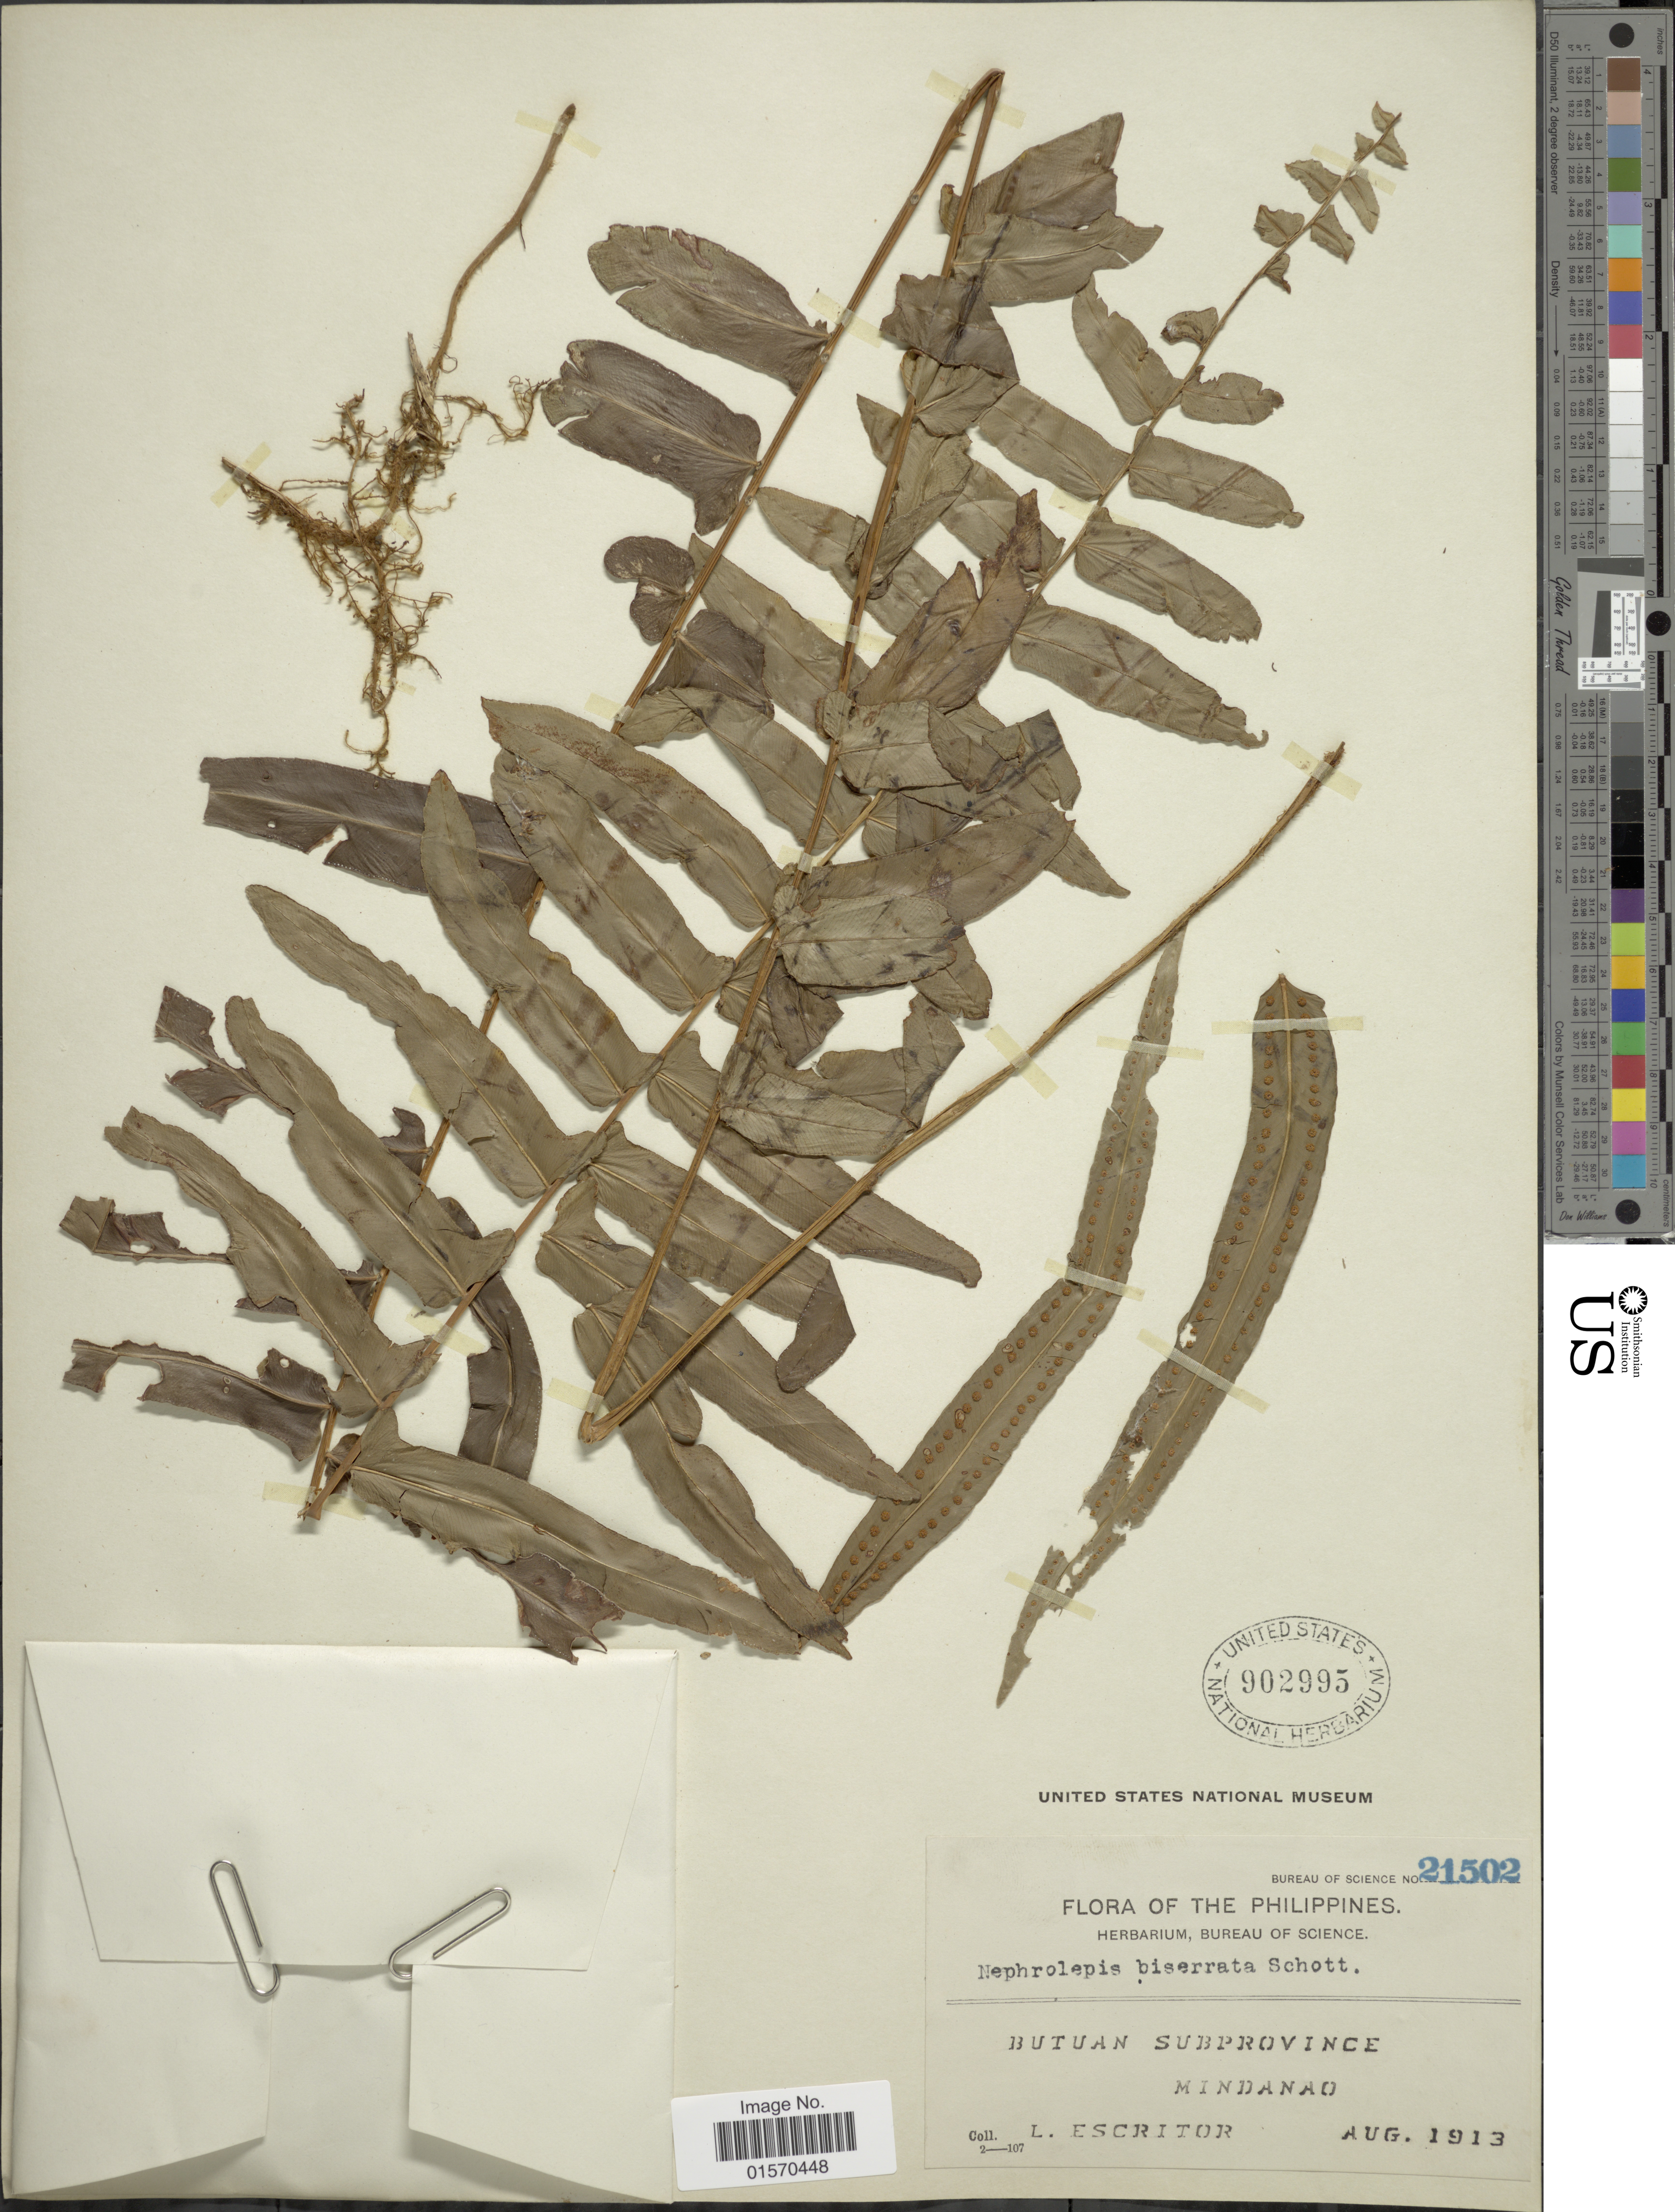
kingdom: Plantae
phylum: Tracheophyta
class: Polypodiopsida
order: Polypodiales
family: Nephrolepidaceae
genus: Nephrolepis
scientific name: Nephrolepis biserrata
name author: (Sw.) Schott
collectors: L. Escritor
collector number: Bureau of Science 21502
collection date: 1913-08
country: Philippines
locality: Butuan Subprovince, Mindanao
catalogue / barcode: US 902995